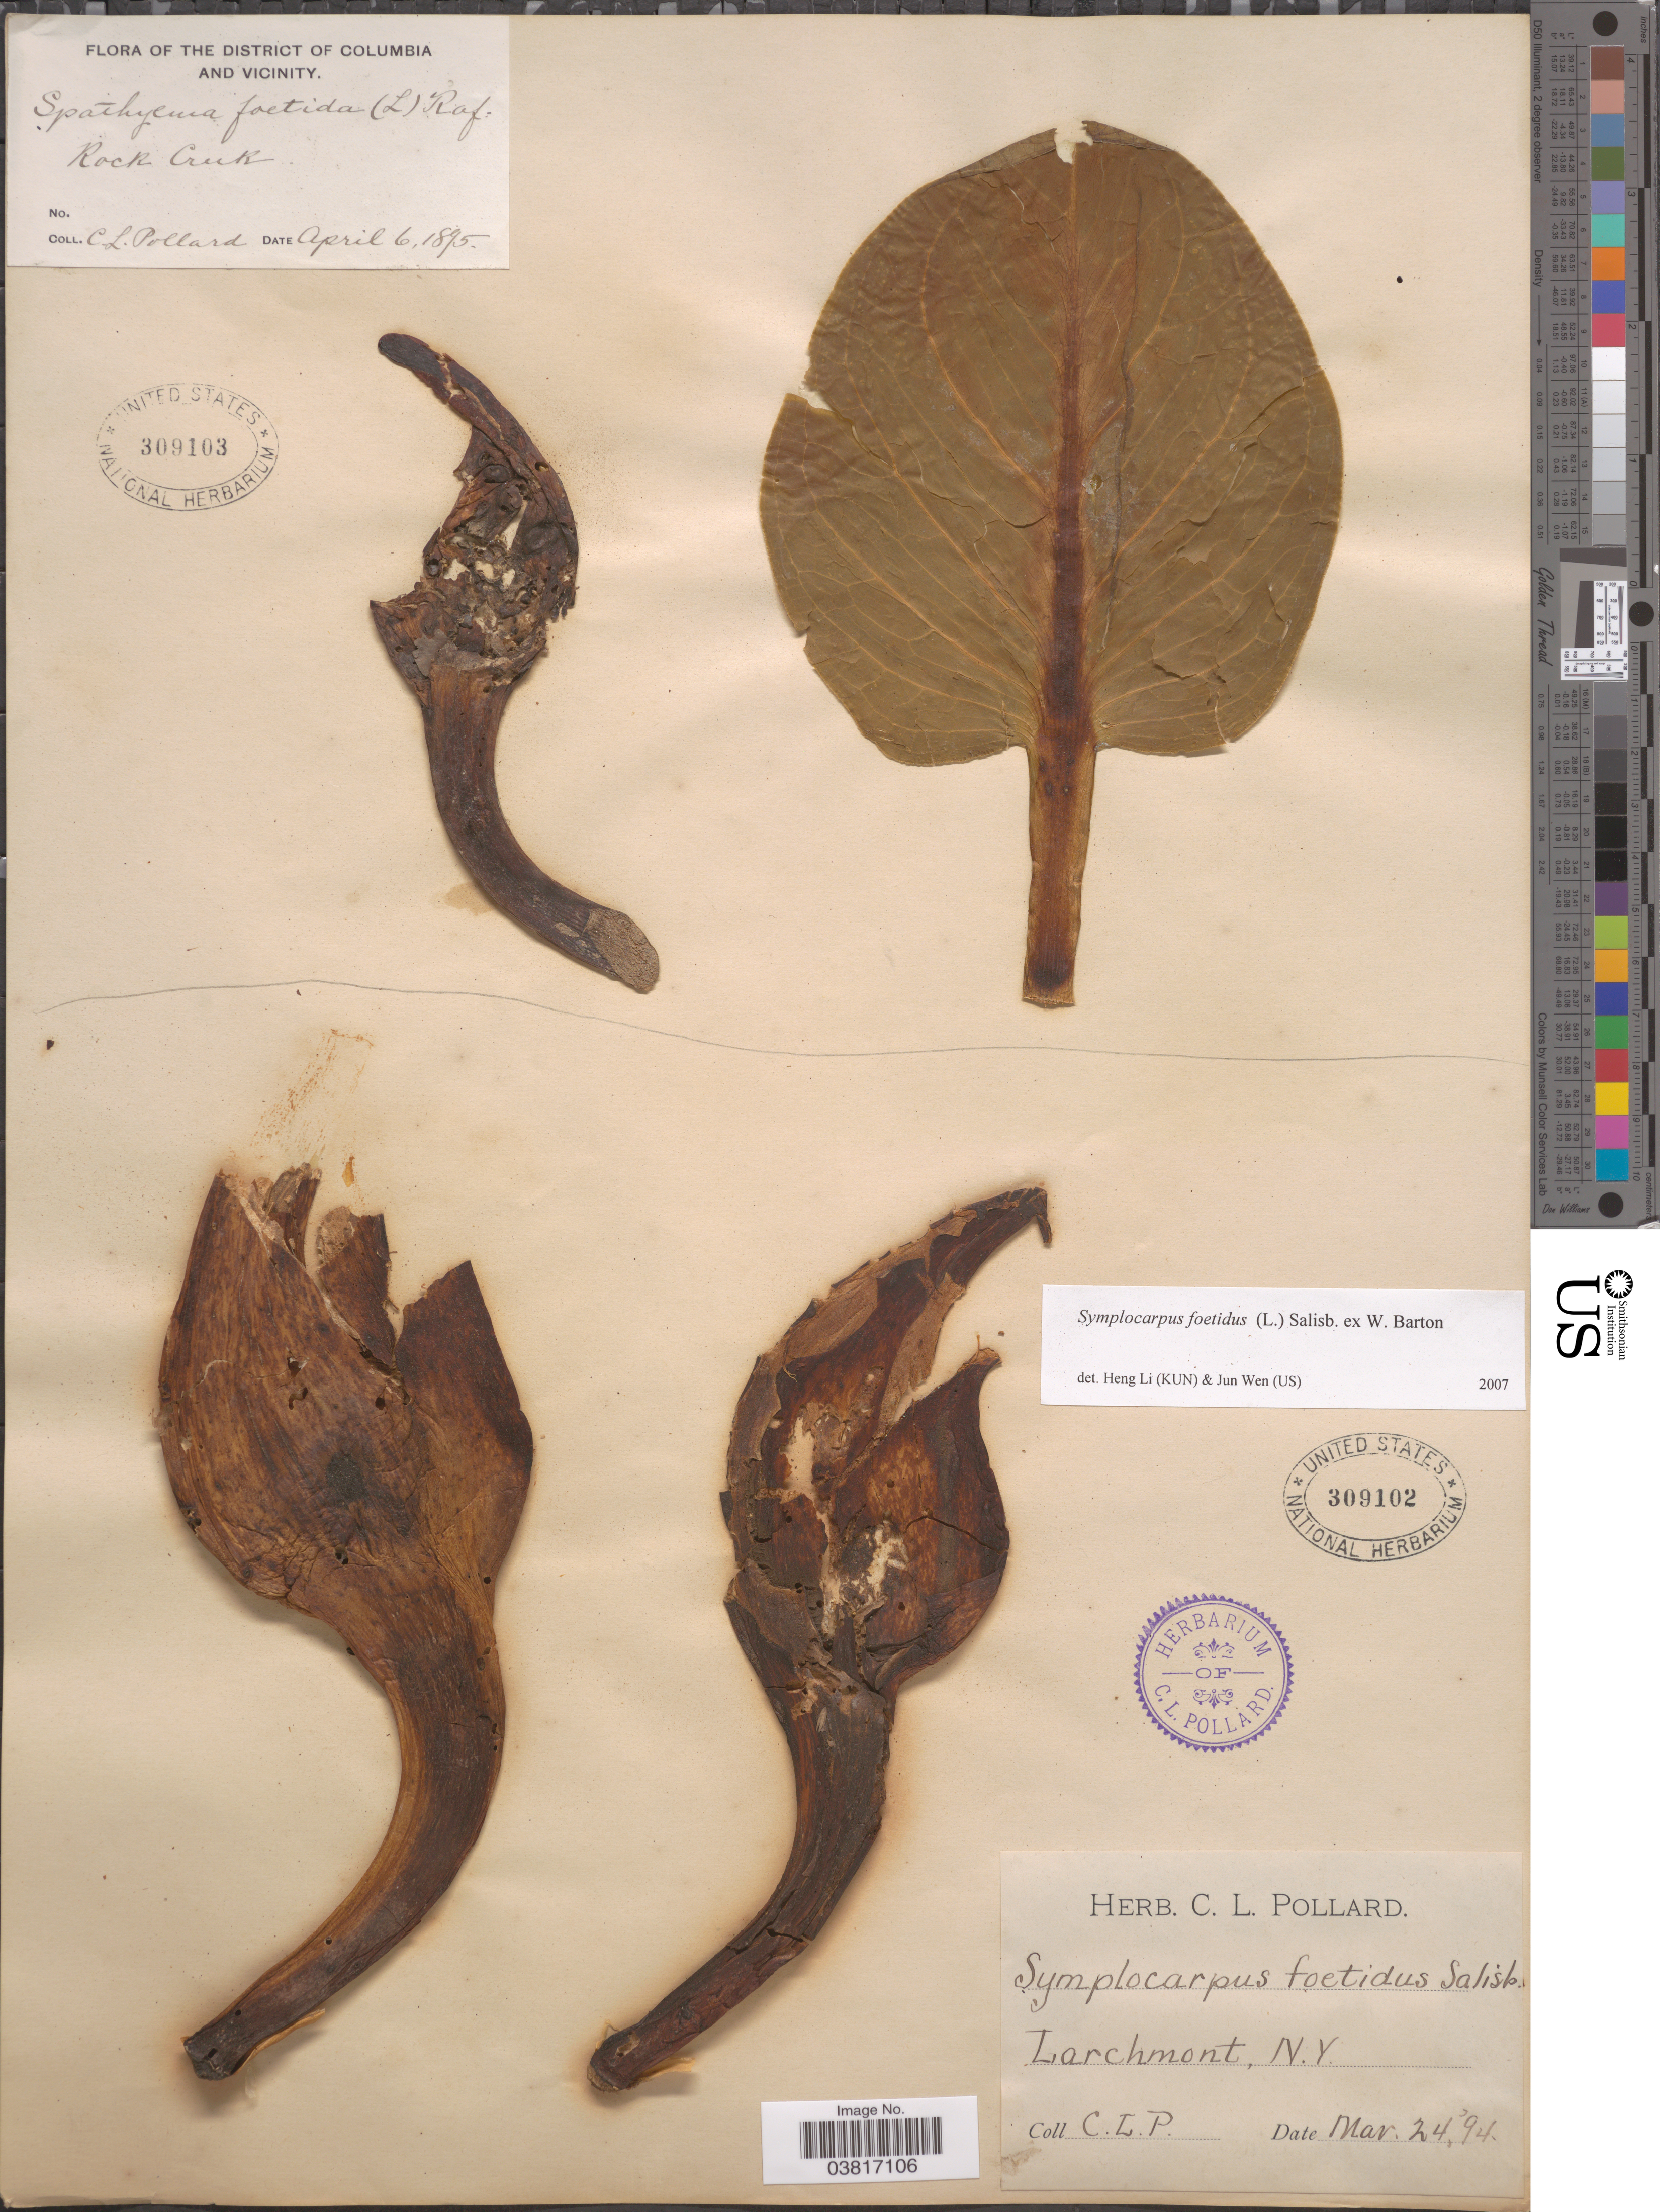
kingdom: Plantae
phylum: Tracheophyta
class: Liliopsida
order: Alismatales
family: Araceae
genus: Symplocarpus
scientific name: Symplocarpus foetidus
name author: (L.) W. Salisb. ex W.P.C. Barton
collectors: C. L. Pollard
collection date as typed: Transcribed d/m/y: 24/3/94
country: United States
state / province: New York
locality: Larchmont.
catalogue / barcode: US 309102-2